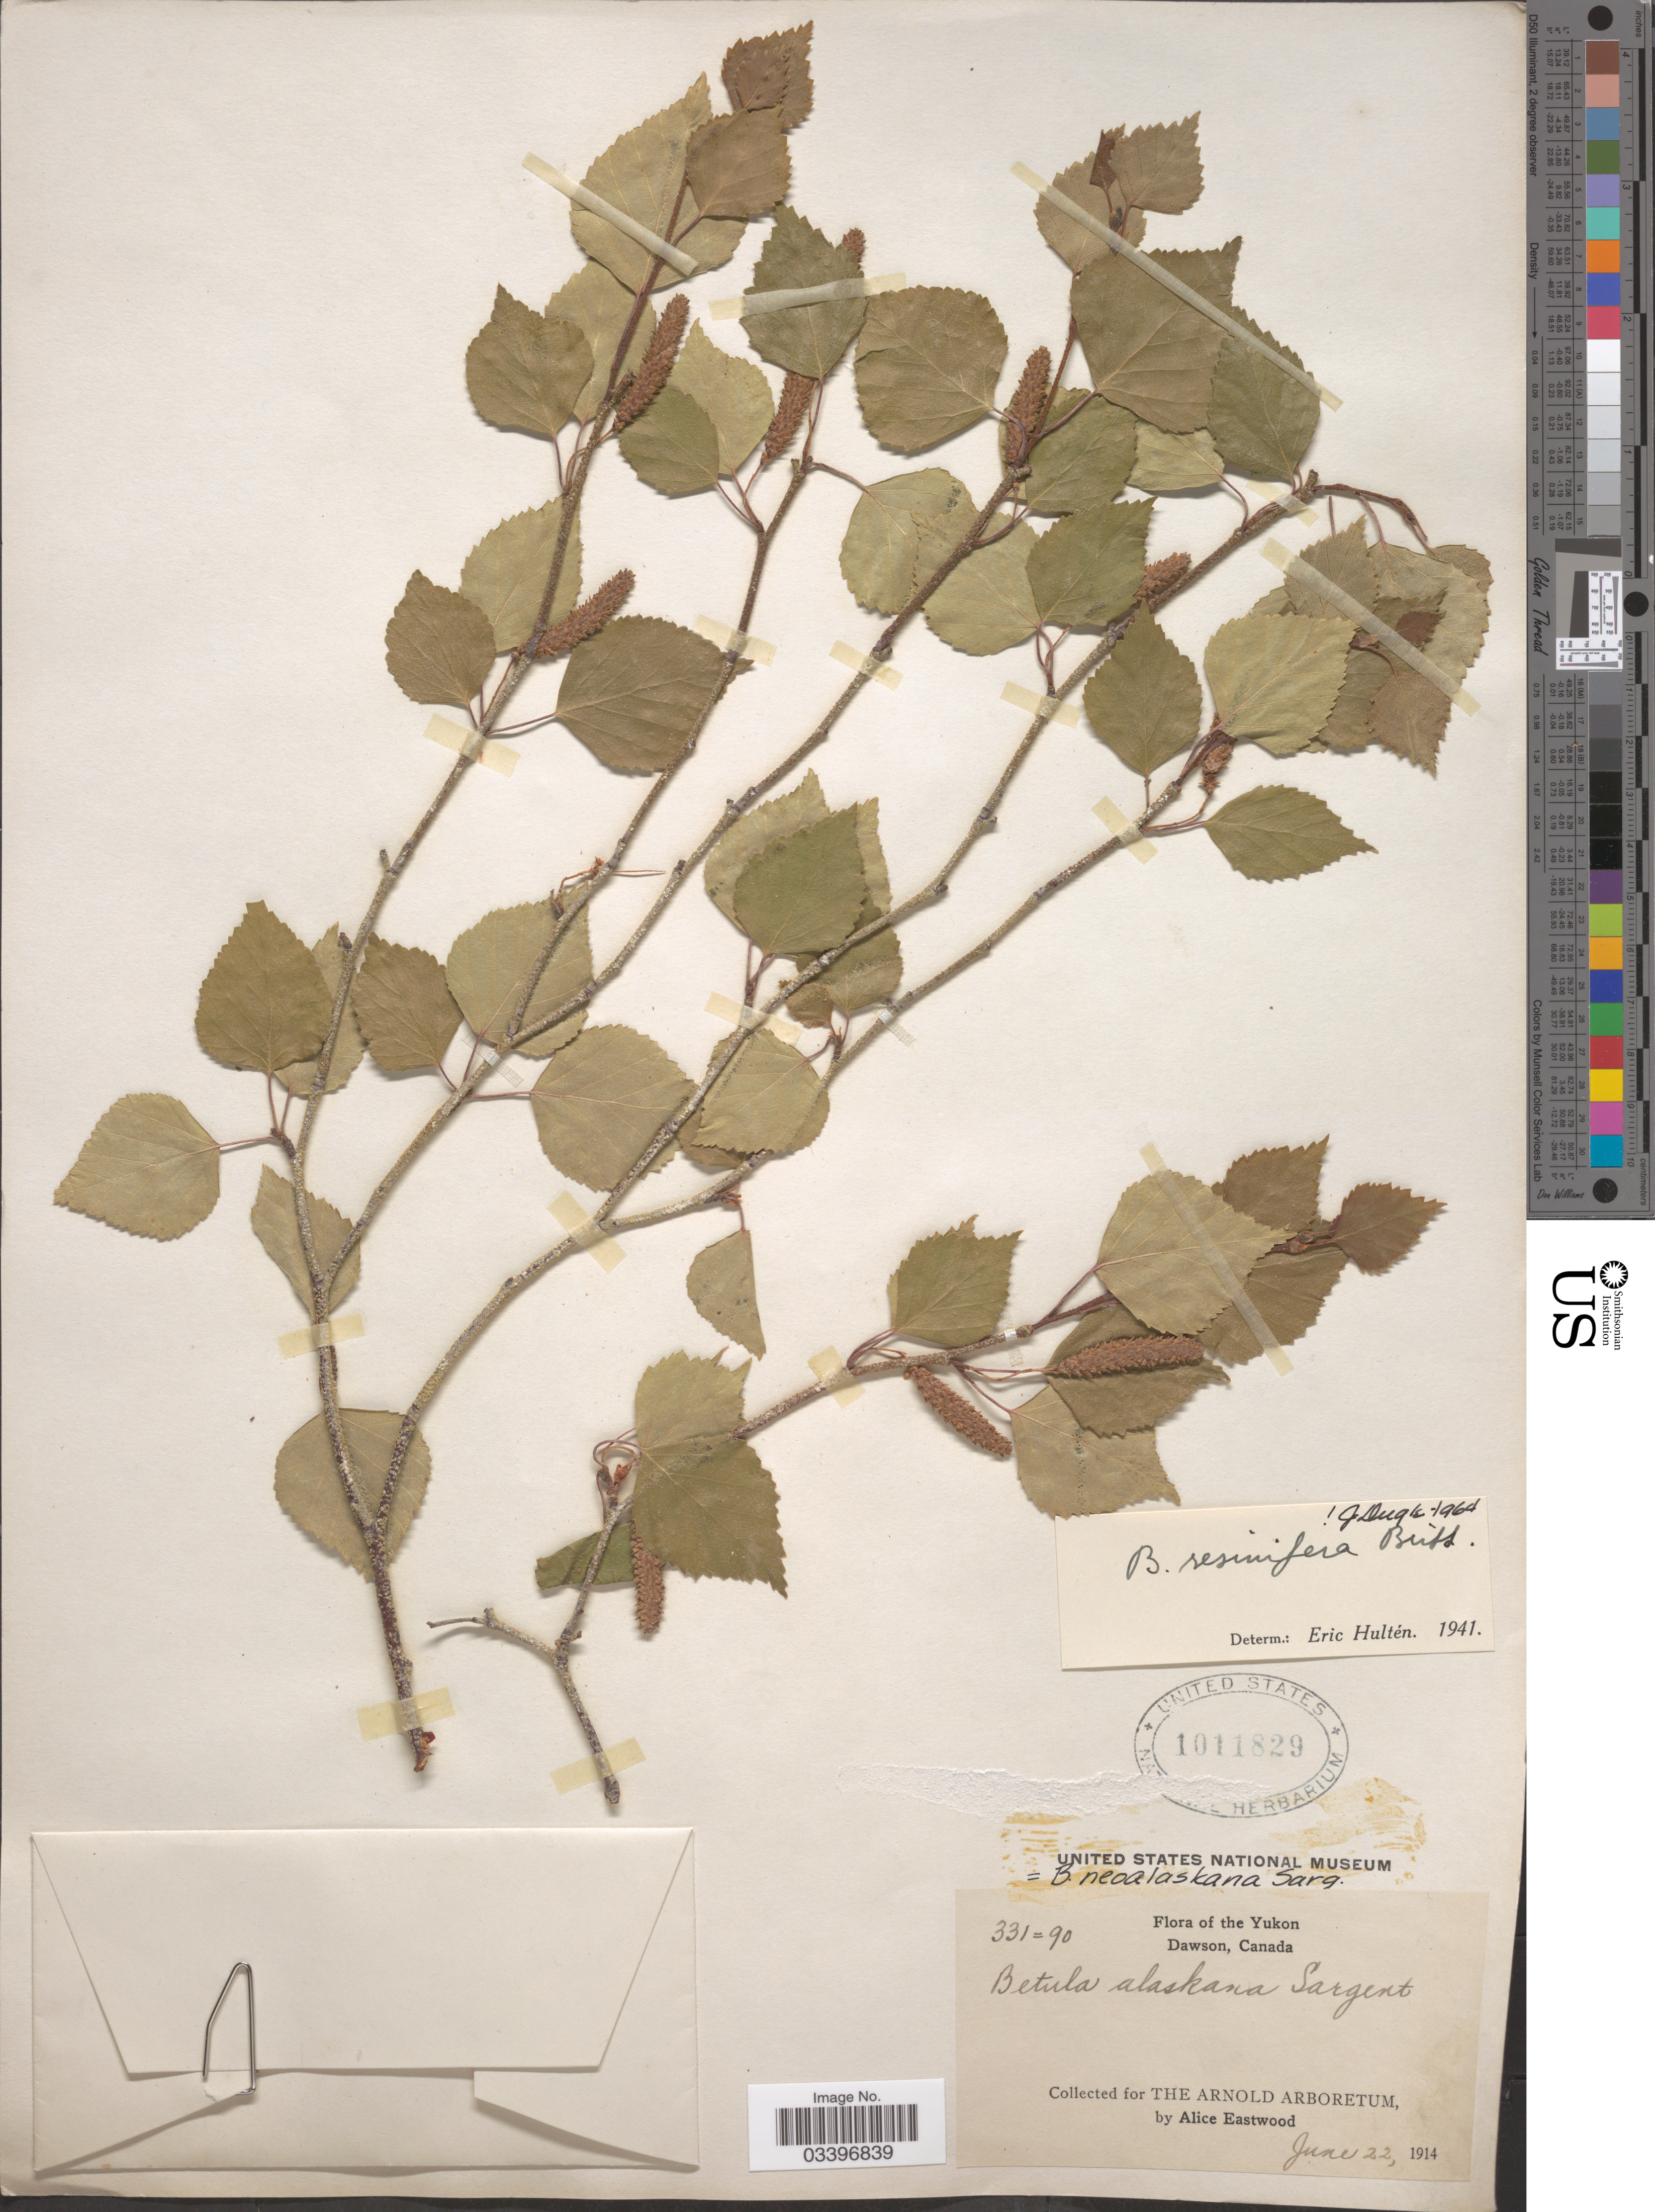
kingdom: Plantae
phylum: Tracheophyta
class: Magnoliopsida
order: Fagales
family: Betulaceae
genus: Betula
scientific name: Betula resinifera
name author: Britton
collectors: A. Eastwood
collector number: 331=90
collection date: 1914-06-22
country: Canada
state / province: Yukon Territory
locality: Yukon, Dawson.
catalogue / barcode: US 1011829